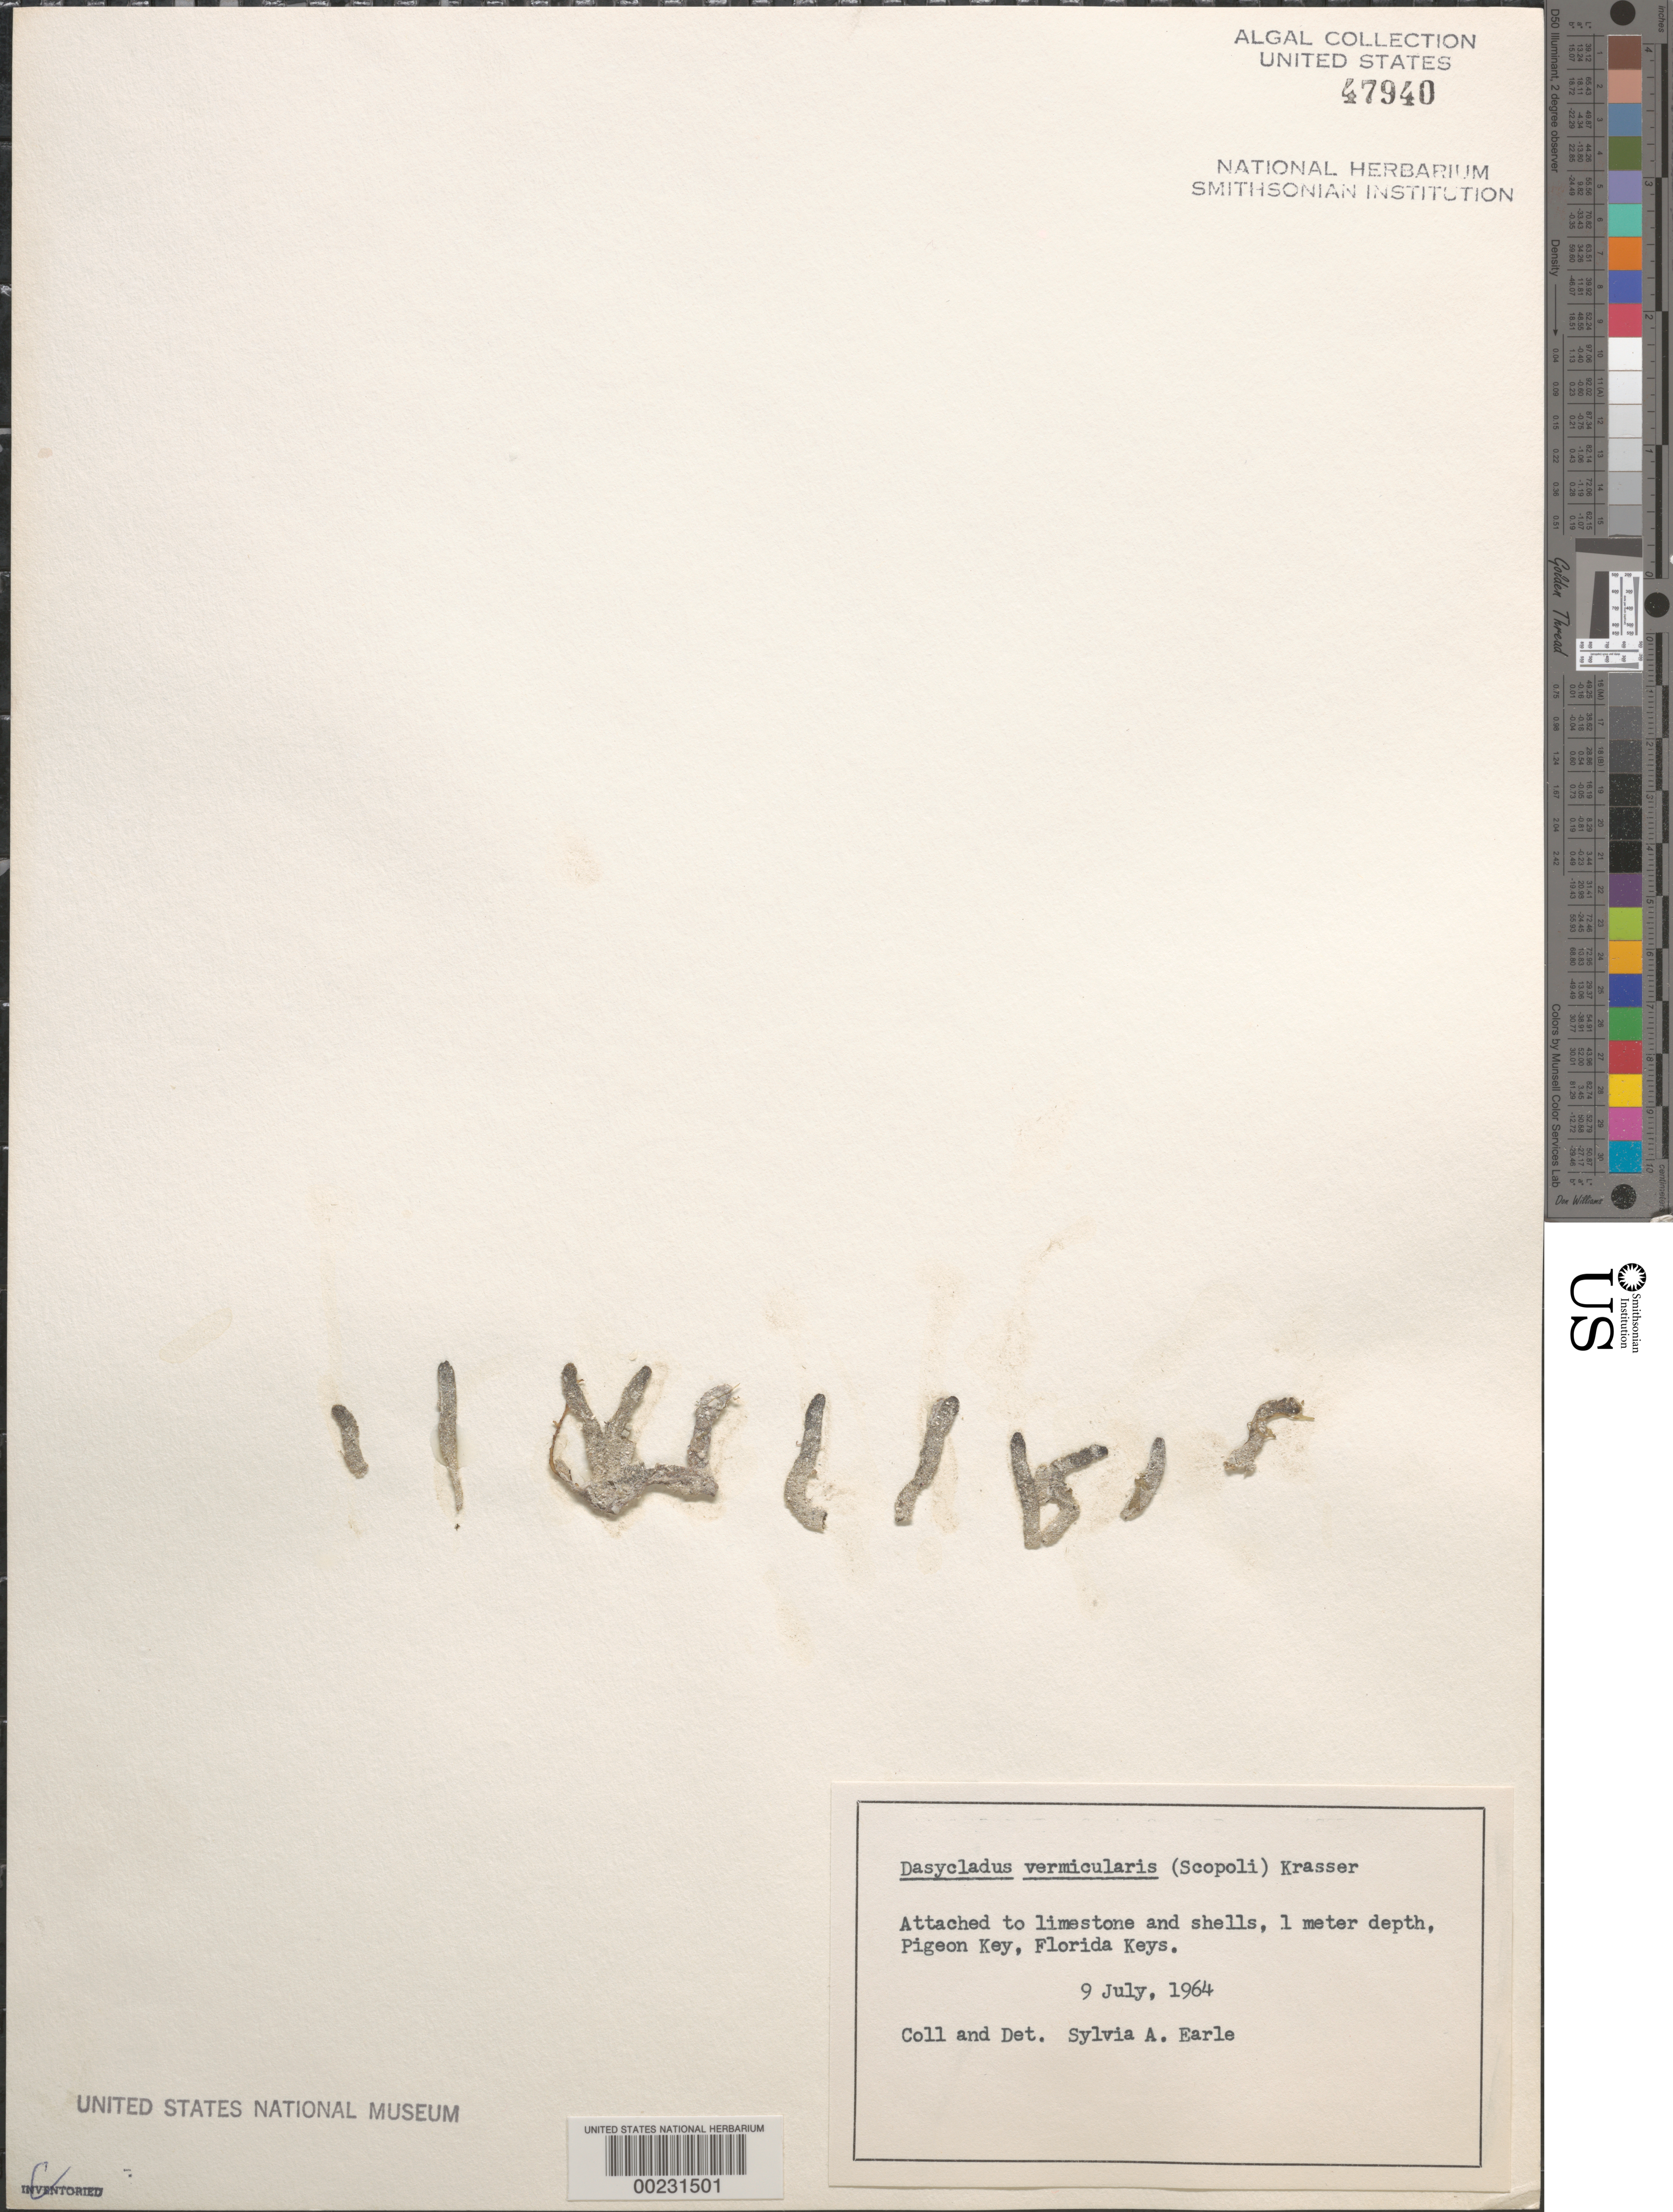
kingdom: Plantae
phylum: Chlorophyta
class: Ulvophyceae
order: Dasycladales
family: Dasycladaceae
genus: Dasycladus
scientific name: Dasycladus vermicularis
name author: (Scop.) Krasser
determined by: Earle, S. A.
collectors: S. A. Earle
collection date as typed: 09 Jul 1964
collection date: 1964-07-09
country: United States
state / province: Florida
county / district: Monroe County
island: Pigeon Key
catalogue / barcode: US 47940